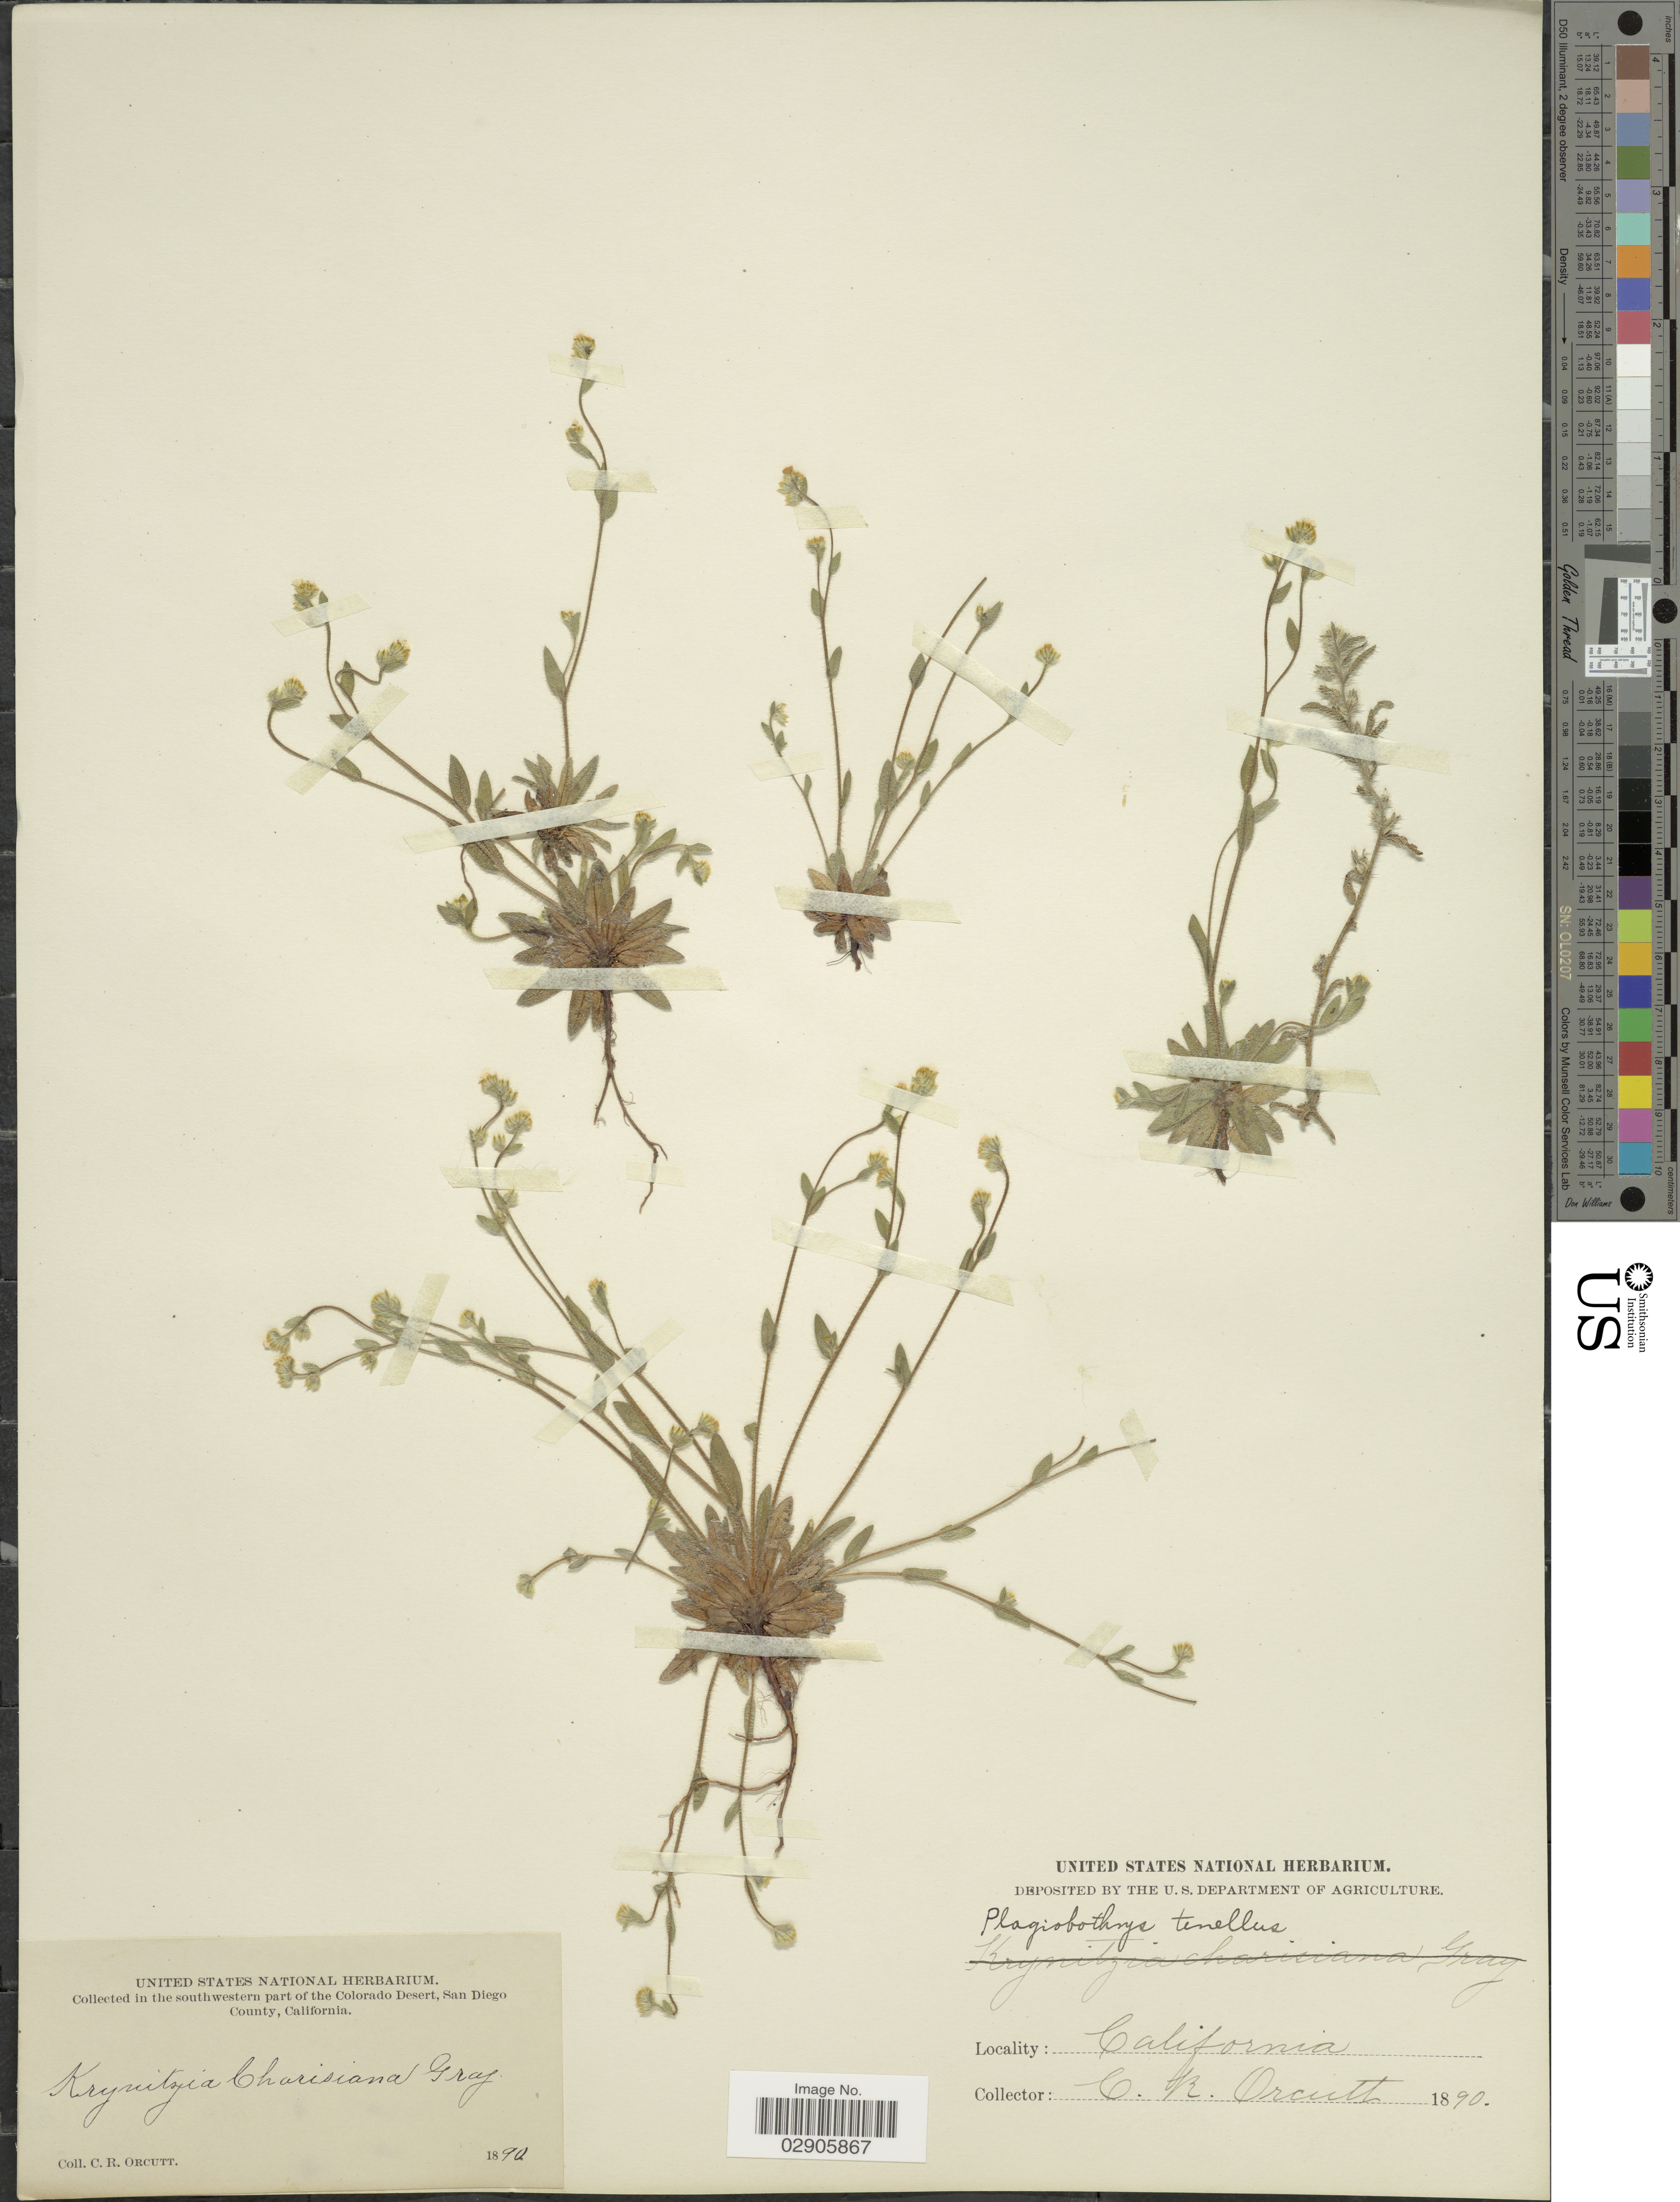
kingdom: Plantae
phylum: Tracheophyta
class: Magnoliopsida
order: Boraginales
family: Boraginaceae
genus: Plagiobothrys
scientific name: Plagiobothrys tenellus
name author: (Nutt.) A. Gray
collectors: C. R. Orcutt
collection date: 1890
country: United States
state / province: California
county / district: San Diego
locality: In the Southwestern part of the Colorado Desert, San Diego County.